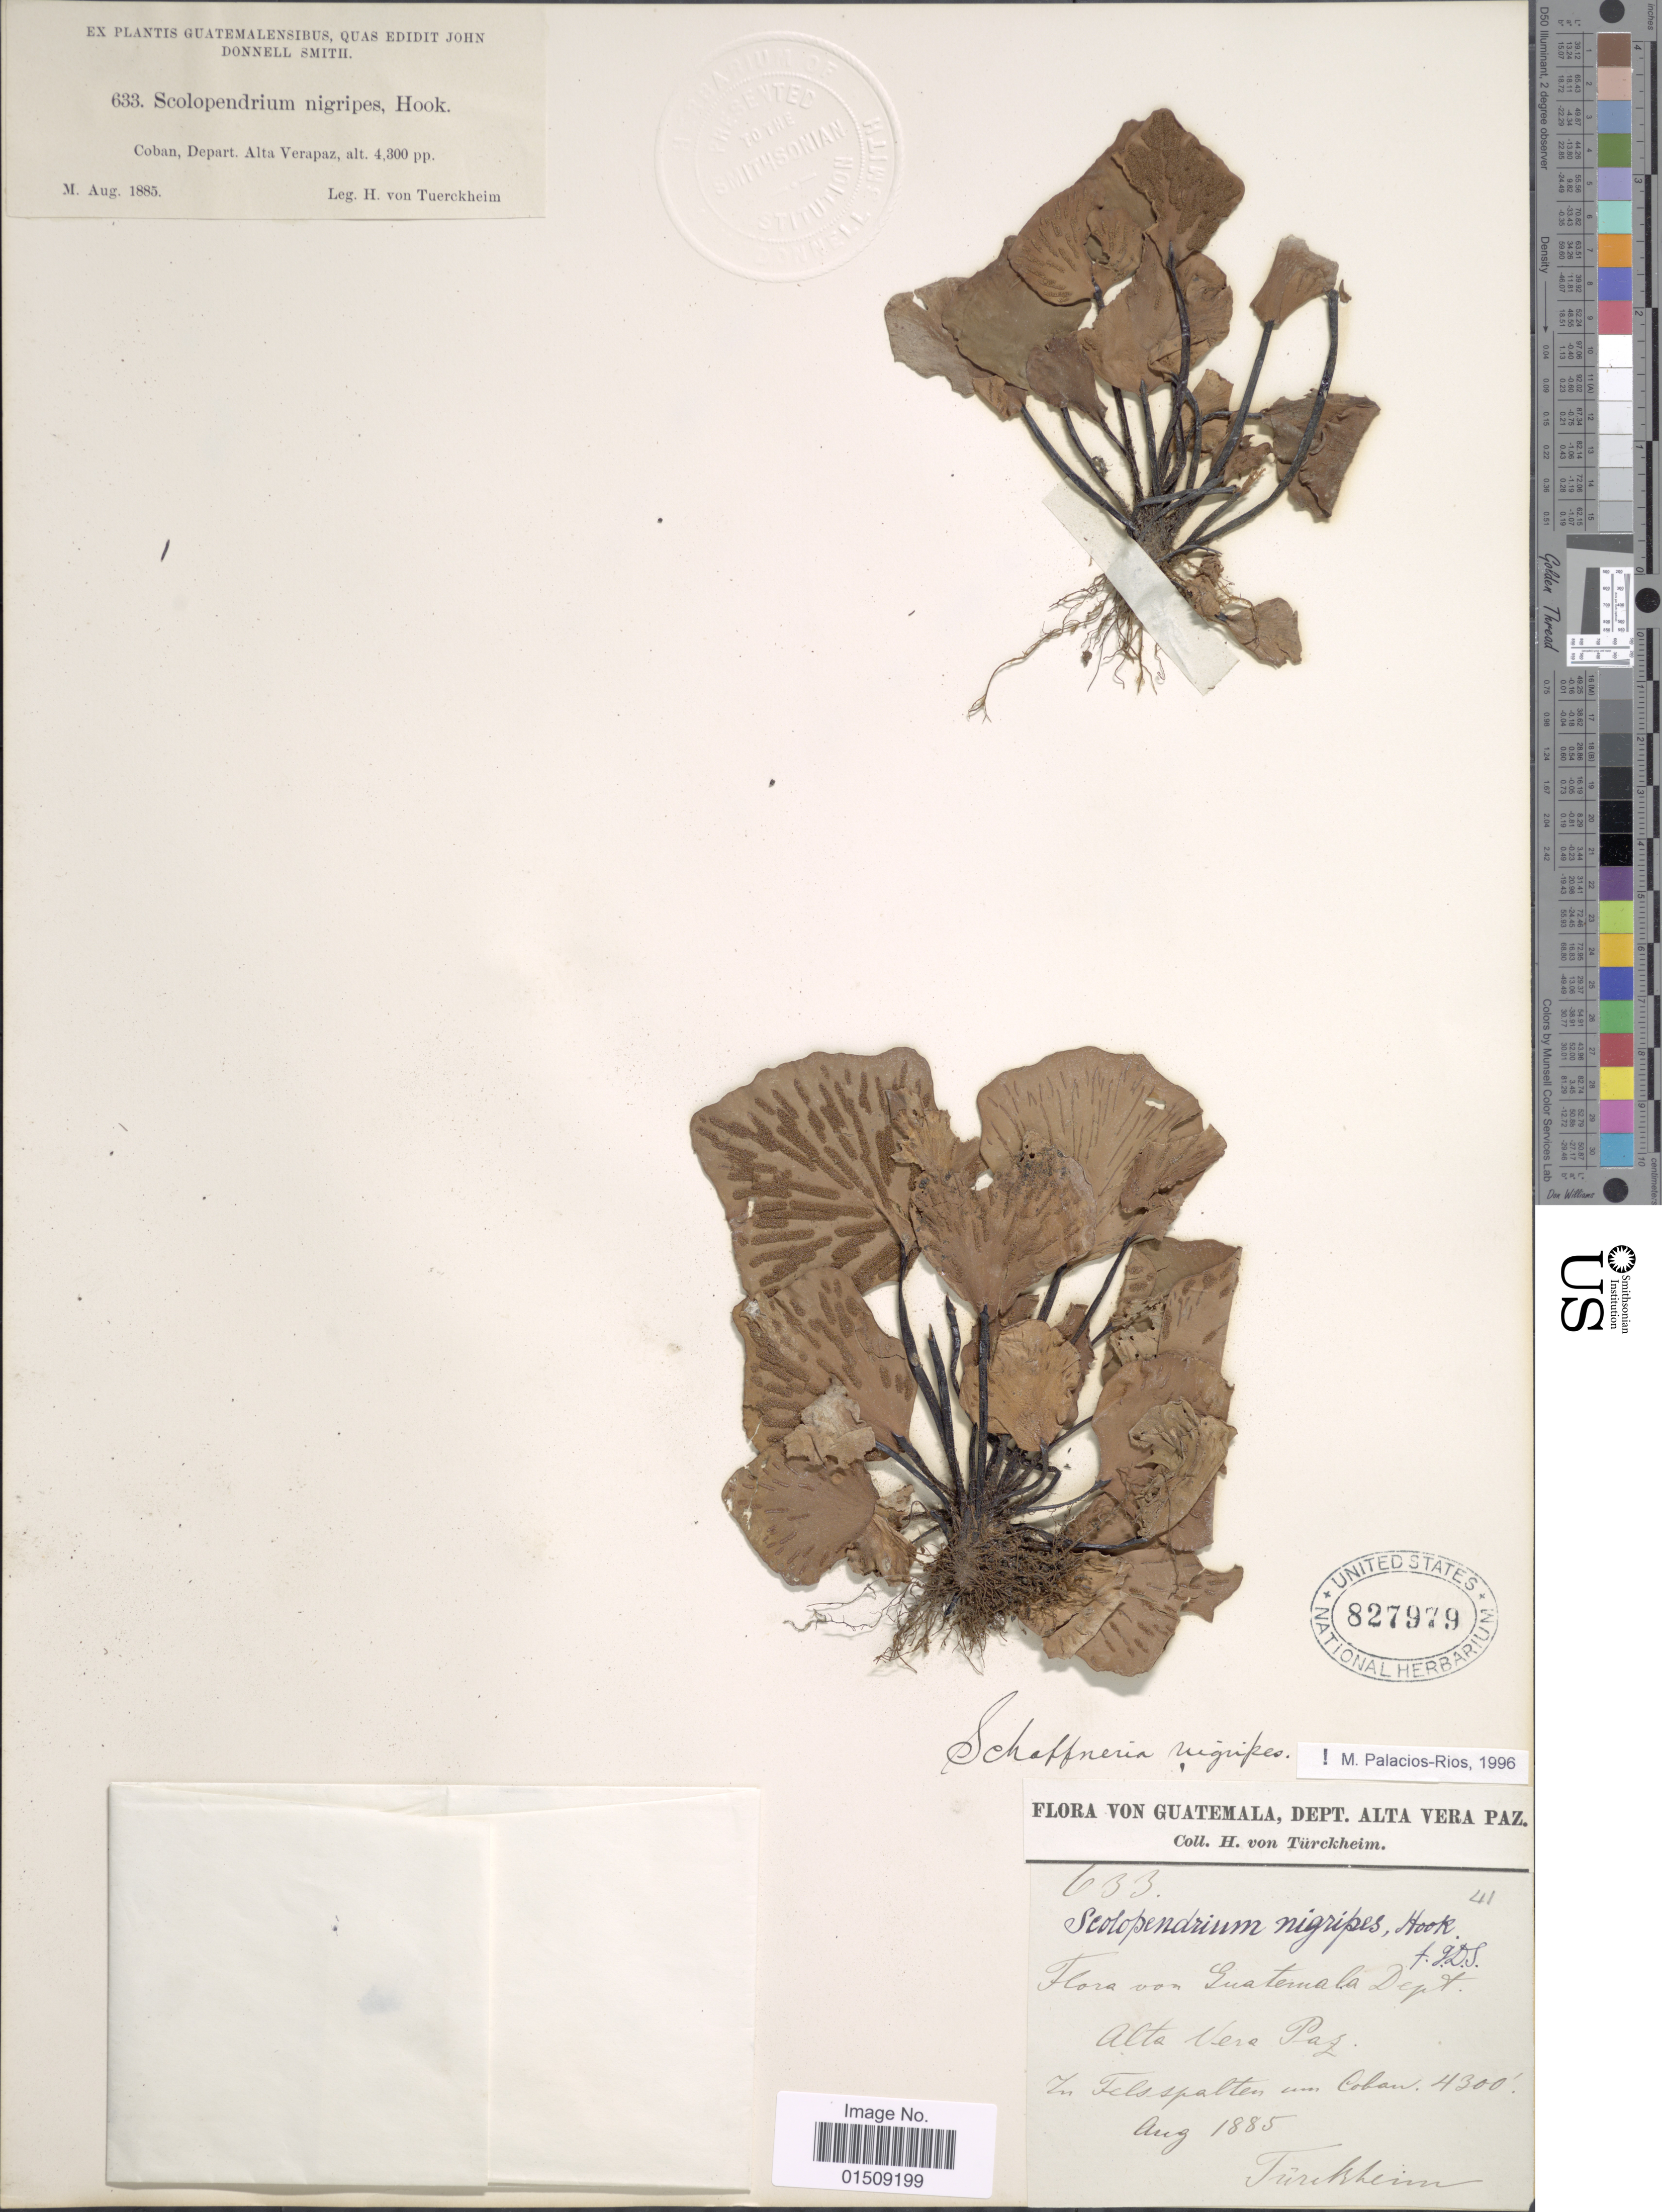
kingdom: Plantae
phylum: Tracheophyta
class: Polypodiopsida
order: Polypodiales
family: Aspleniaceae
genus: Asplenium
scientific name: Asplenium nigripes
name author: (Fée) Hook.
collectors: H. von Türckheim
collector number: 633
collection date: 1885-08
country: Guatemala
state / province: Alta Verapaz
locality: In felsspalten um Cobán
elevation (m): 1311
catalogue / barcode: US 827979